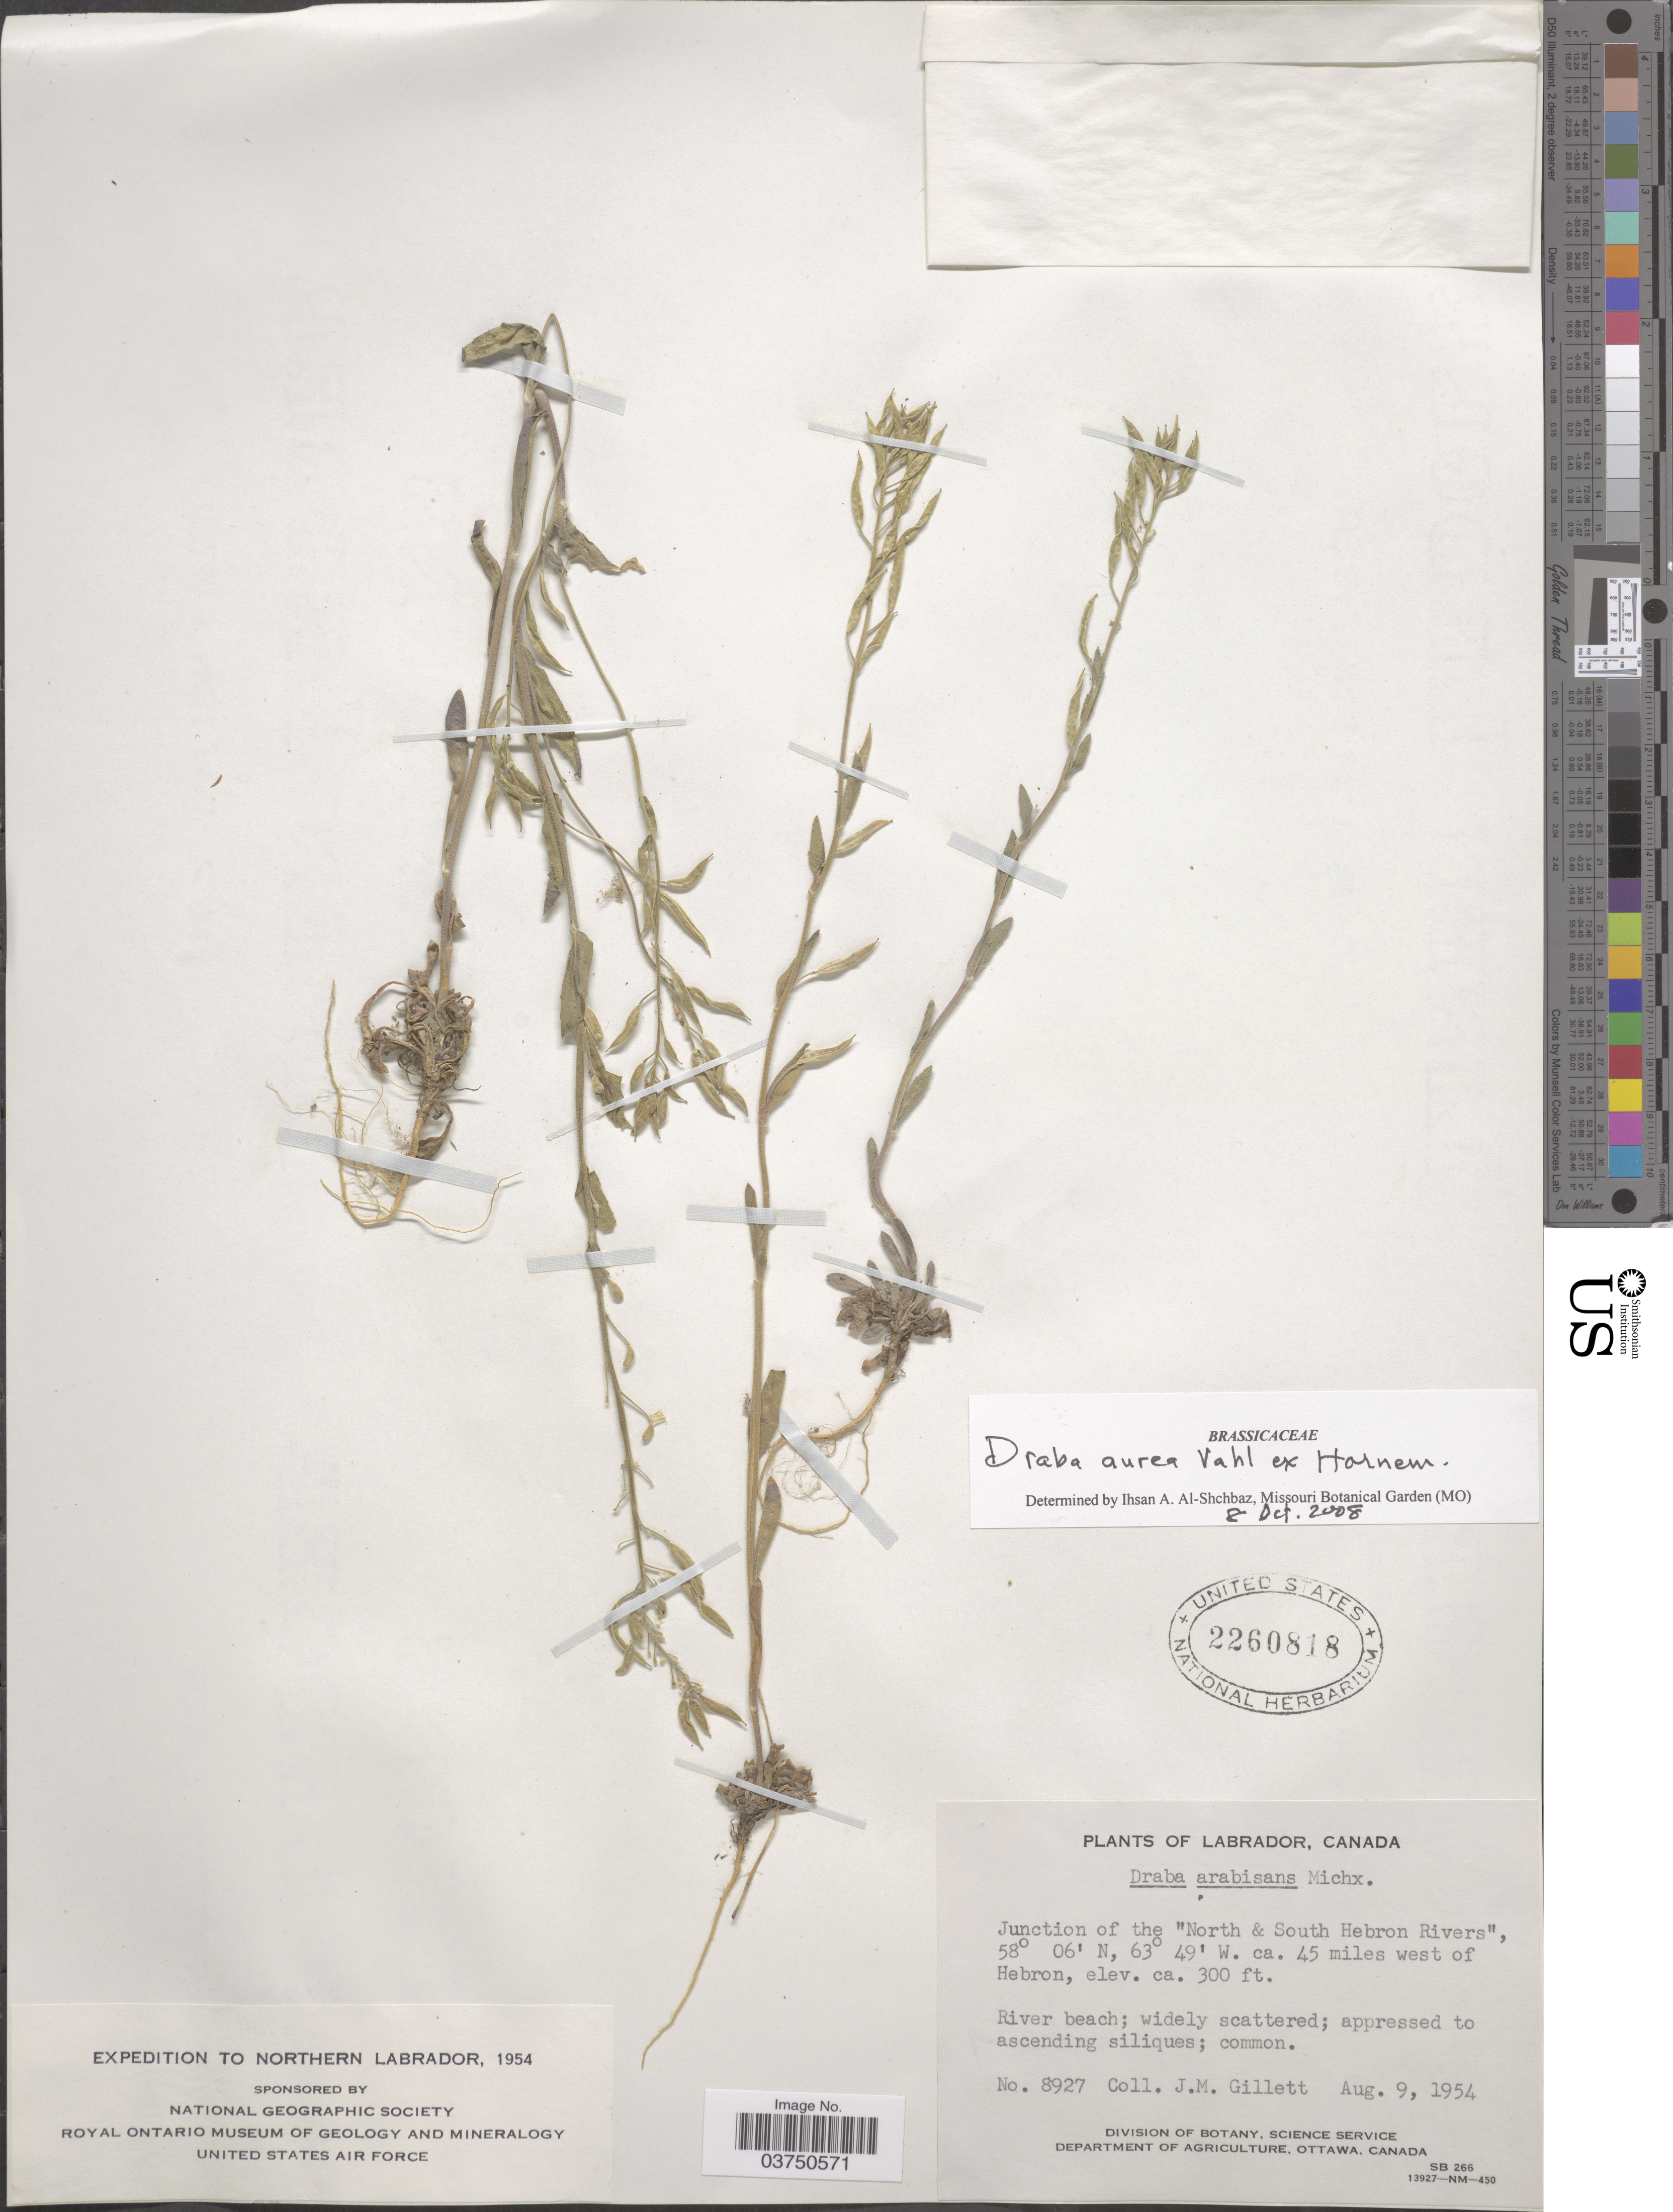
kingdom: Plantae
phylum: Tracheophyta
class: Magnoliopsida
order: Brassicales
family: Brassicaceae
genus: Draba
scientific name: Draba aurea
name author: Vahl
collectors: J. M. Gillett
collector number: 8927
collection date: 1954-08-09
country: Canada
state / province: Newfoundland and Labrador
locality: Labrador. Junction of "North & South Hebron Rivers". ca 45 miles west of Hebron. Northern Labrador.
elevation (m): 91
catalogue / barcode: US 2260818